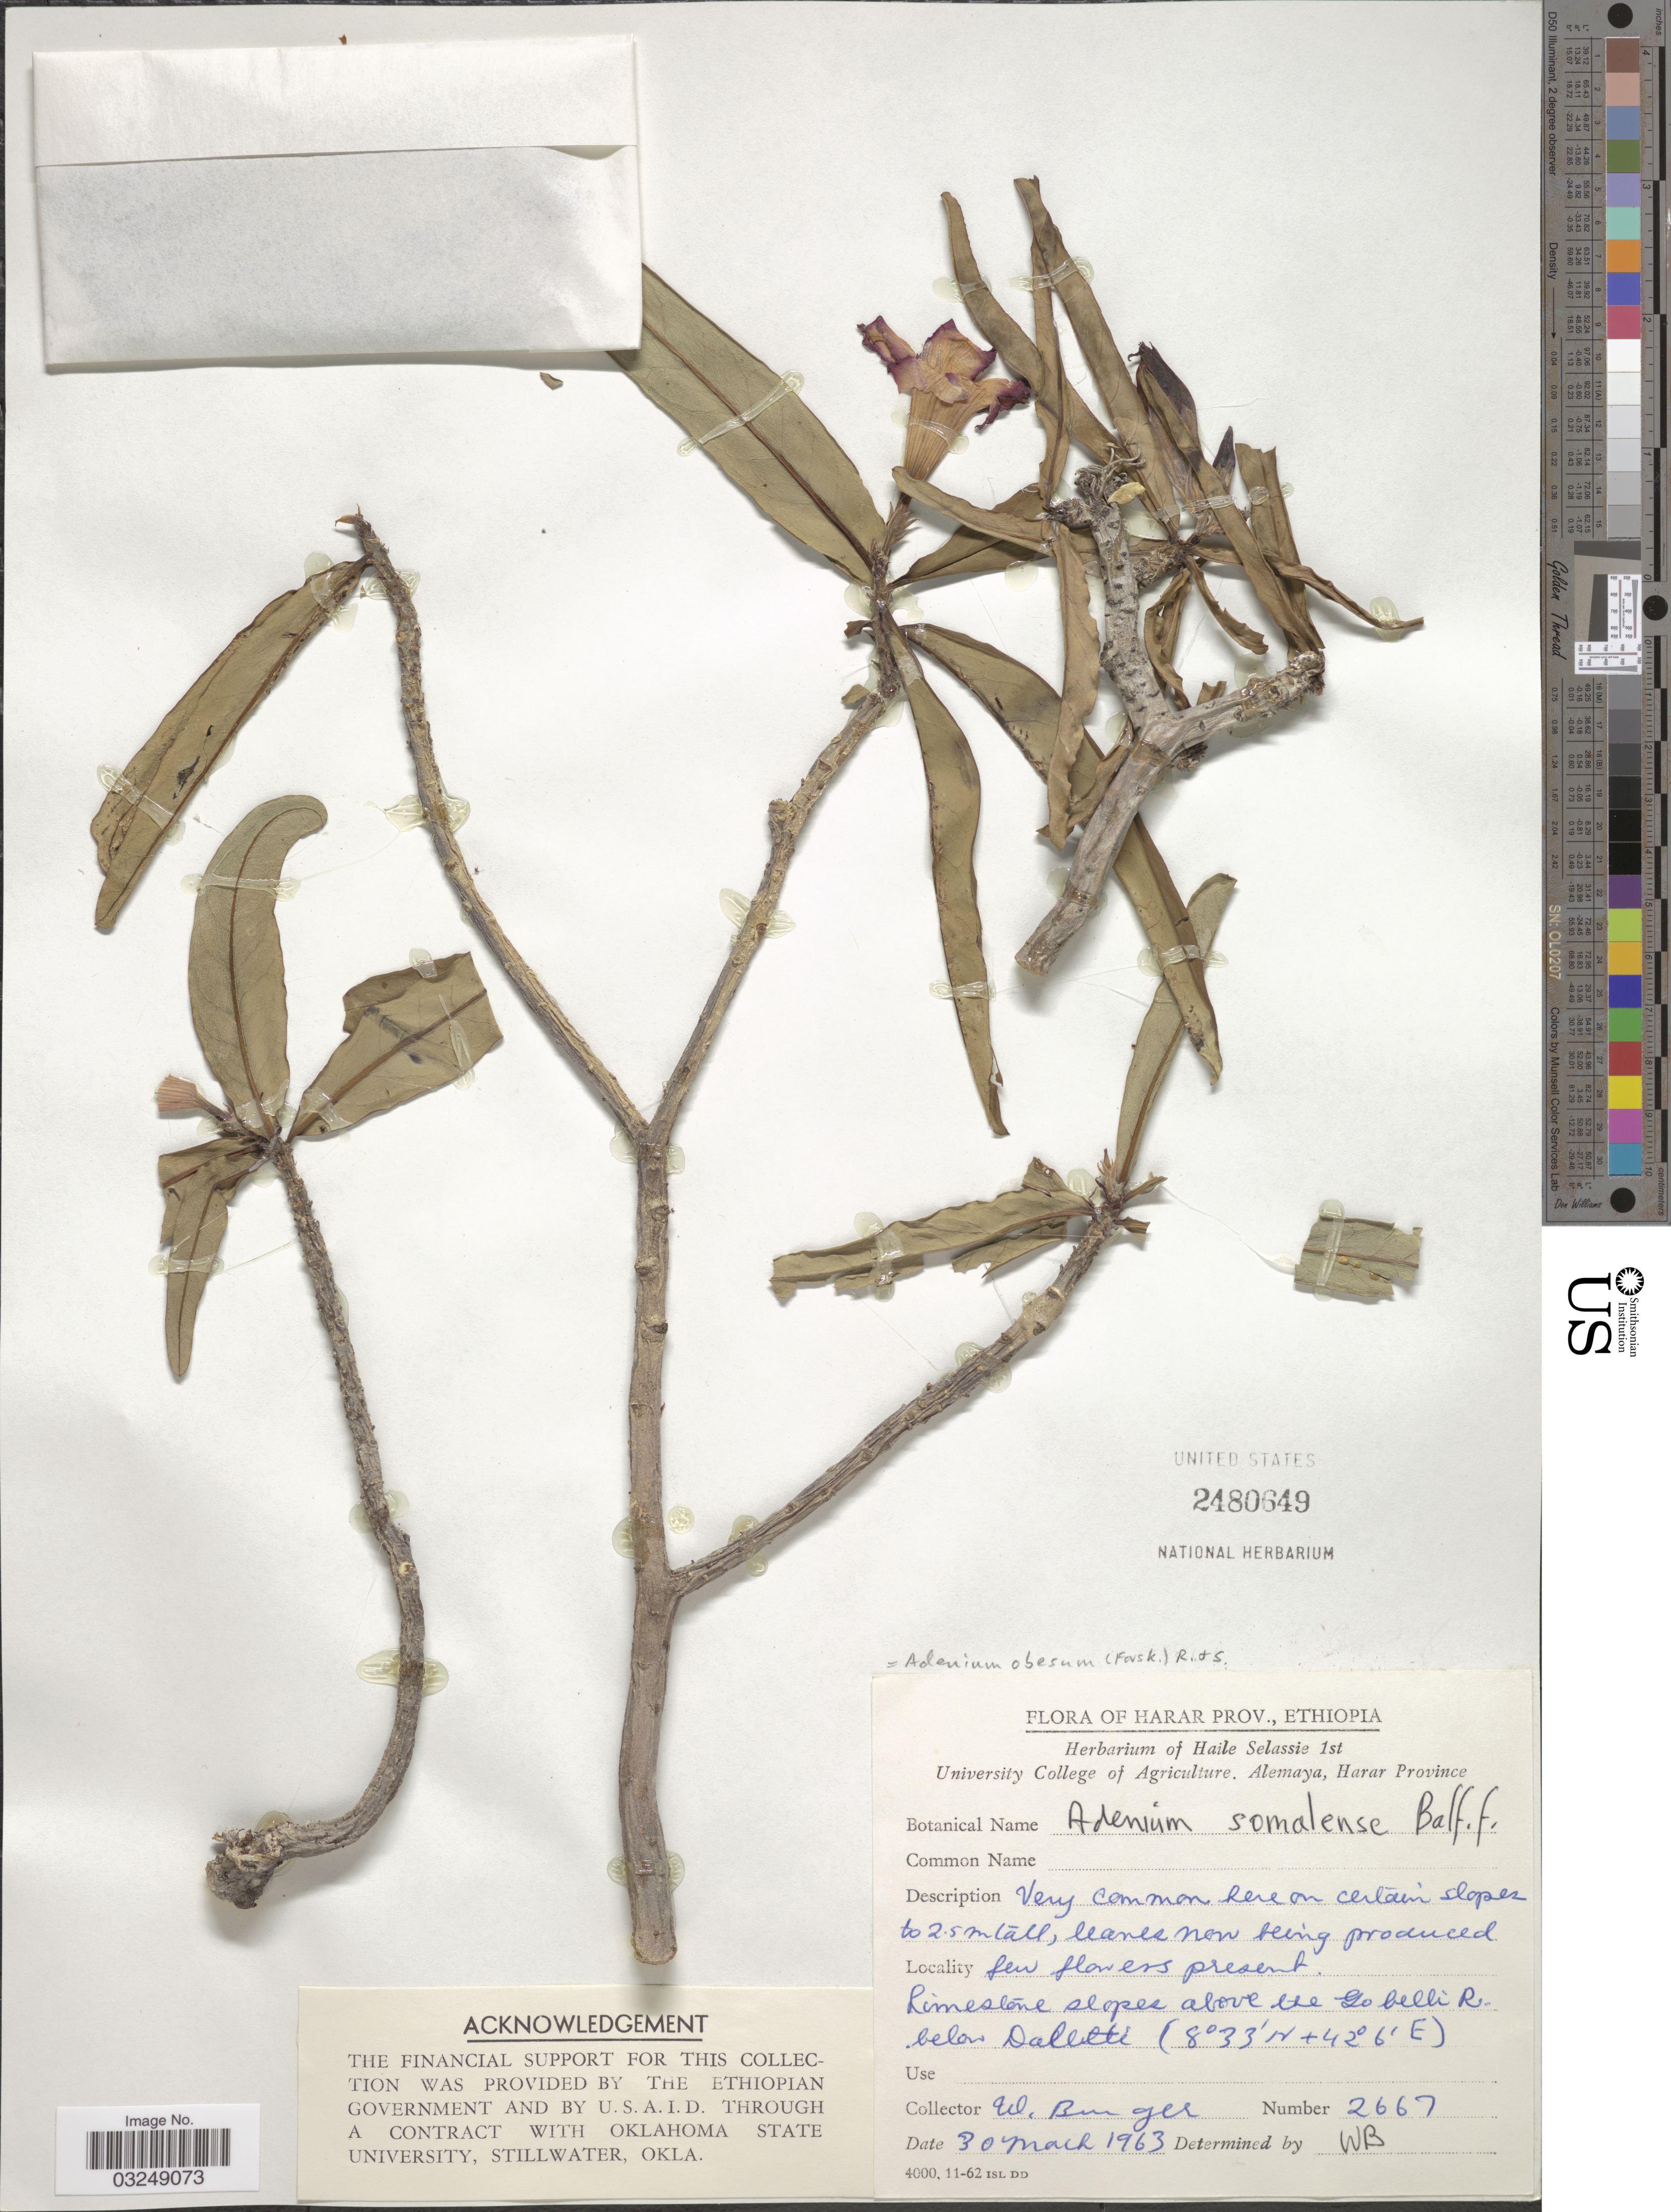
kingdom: Plantae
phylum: Tracheophyta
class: Magnoliopsida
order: Gentianales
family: Apocynaceae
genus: Adenium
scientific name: Adenium obesum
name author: (Forssk.) Roem. & Schult.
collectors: W. Burger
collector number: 2667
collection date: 1963-03-30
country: Ethiopia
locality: Harar Prov. Limestone slopes above the Gobelli R. below Daletti.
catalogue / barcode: US 2480649